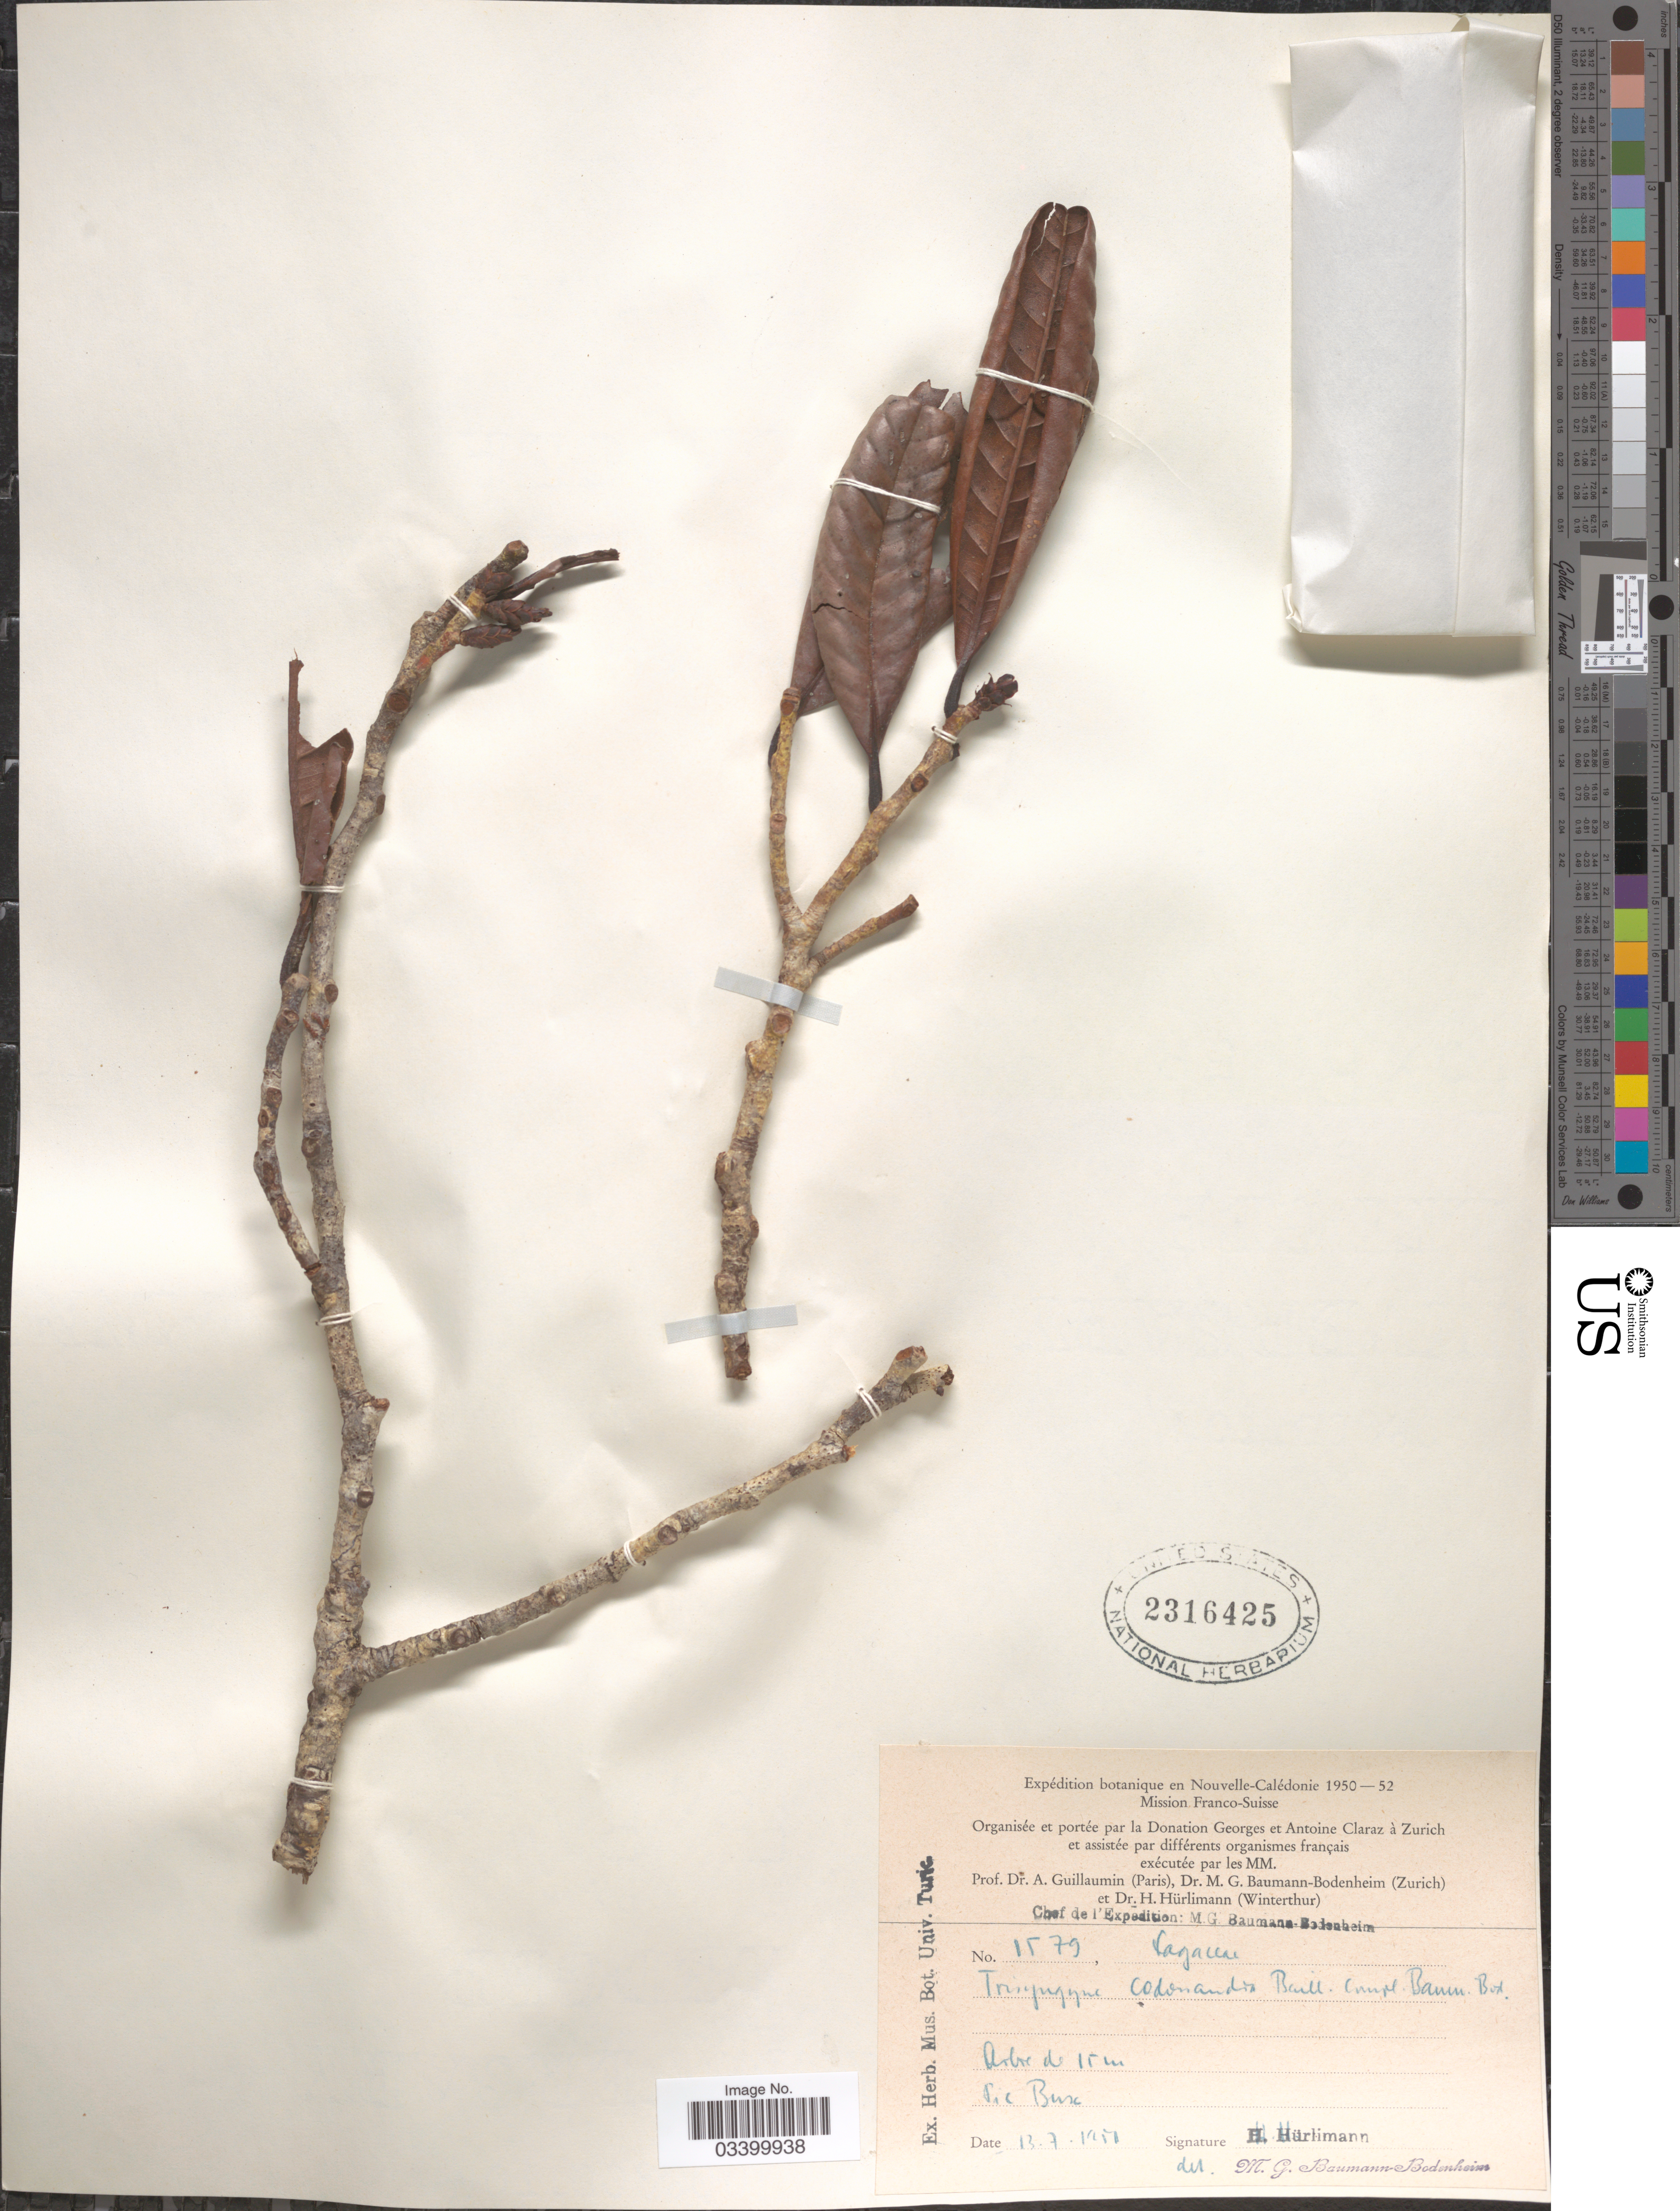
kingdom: Plantae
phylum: Tracheophyta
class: Magnoliopsida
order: Fagales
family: Nothofagaceae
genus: Nothofagus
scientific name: Nothofagus codonandra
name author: (Baill.) Steenis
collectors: H. Hürlimann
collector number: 1579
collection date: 1951-07-13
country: New Caledonia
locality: Nouvelle-Calédonie. Pic Buse.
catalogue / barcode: US 2316425